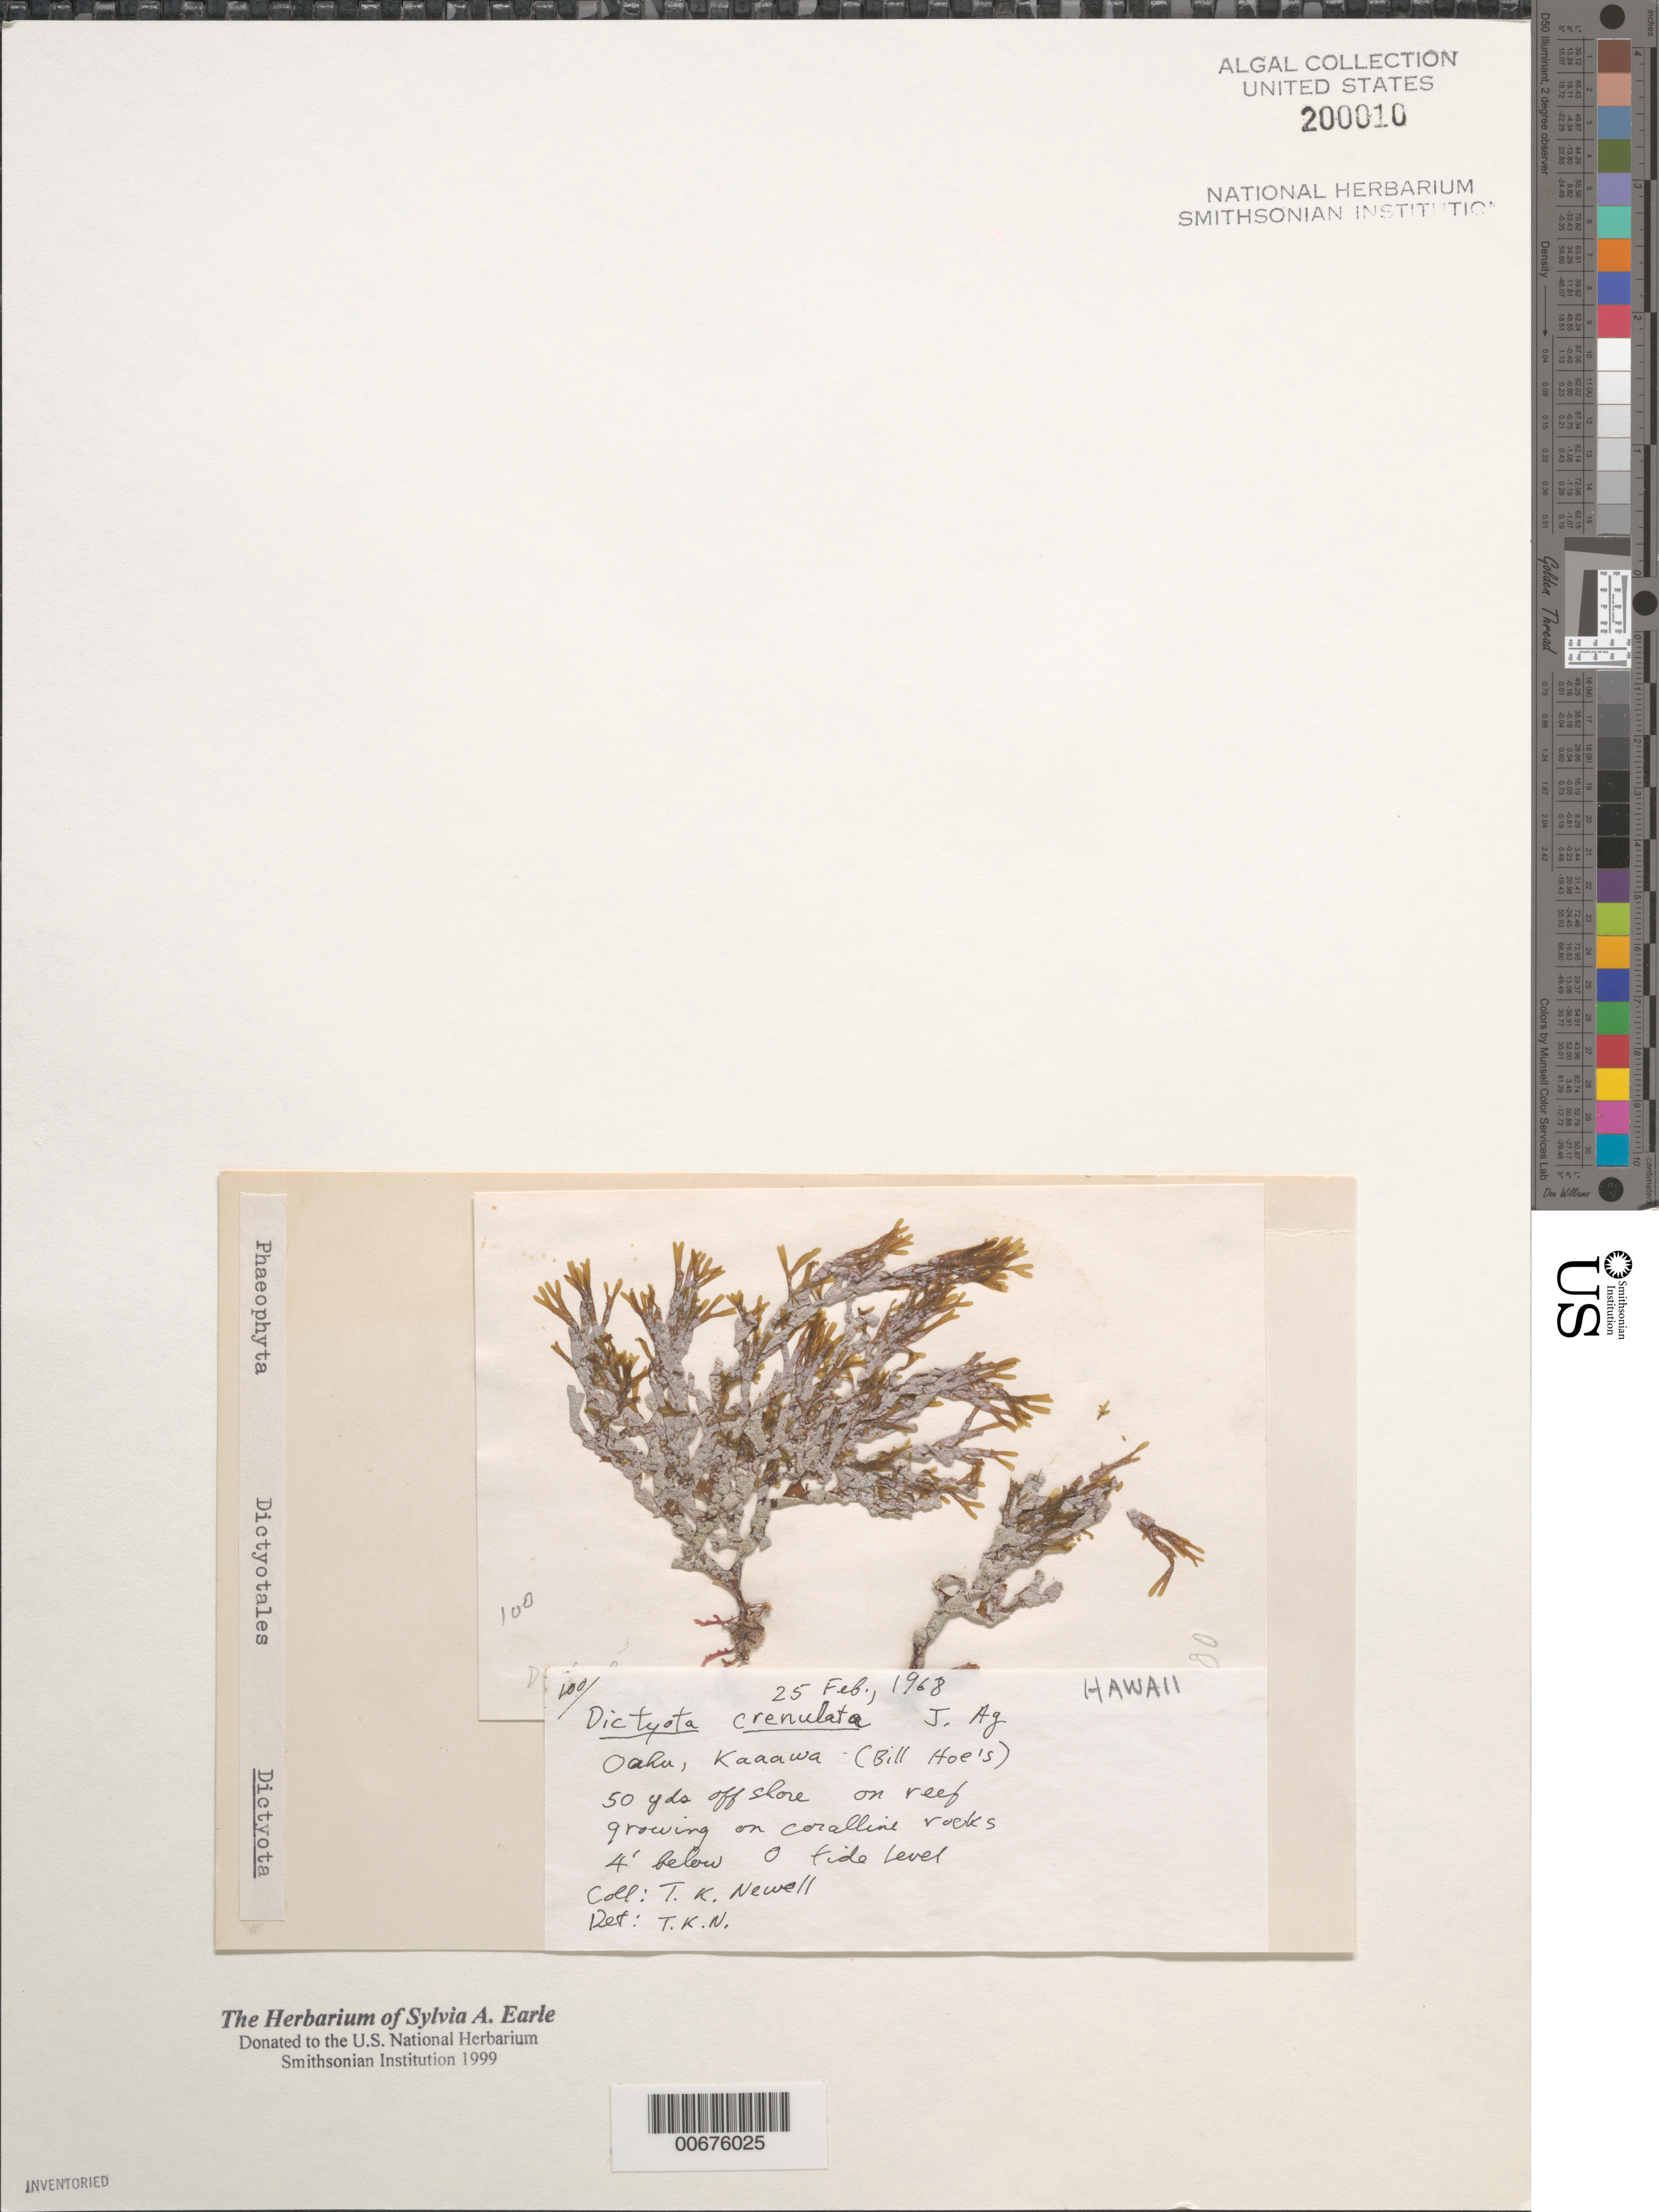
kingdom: Chromista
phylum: Ochrophyta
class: Phaeophyceae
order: Dictyotales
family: Dictyotaceae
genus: Dictyota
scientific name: Dictyota crenulata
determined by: Newell, Thomas K.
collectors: T. K. Newell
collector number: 100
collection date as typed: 25 Feb 1968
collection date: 1968-02-25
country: United States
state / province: Hawaii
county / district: Honolulu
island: Oahu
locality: Kaaawa, Bill Hoe's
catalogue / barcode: US 200010